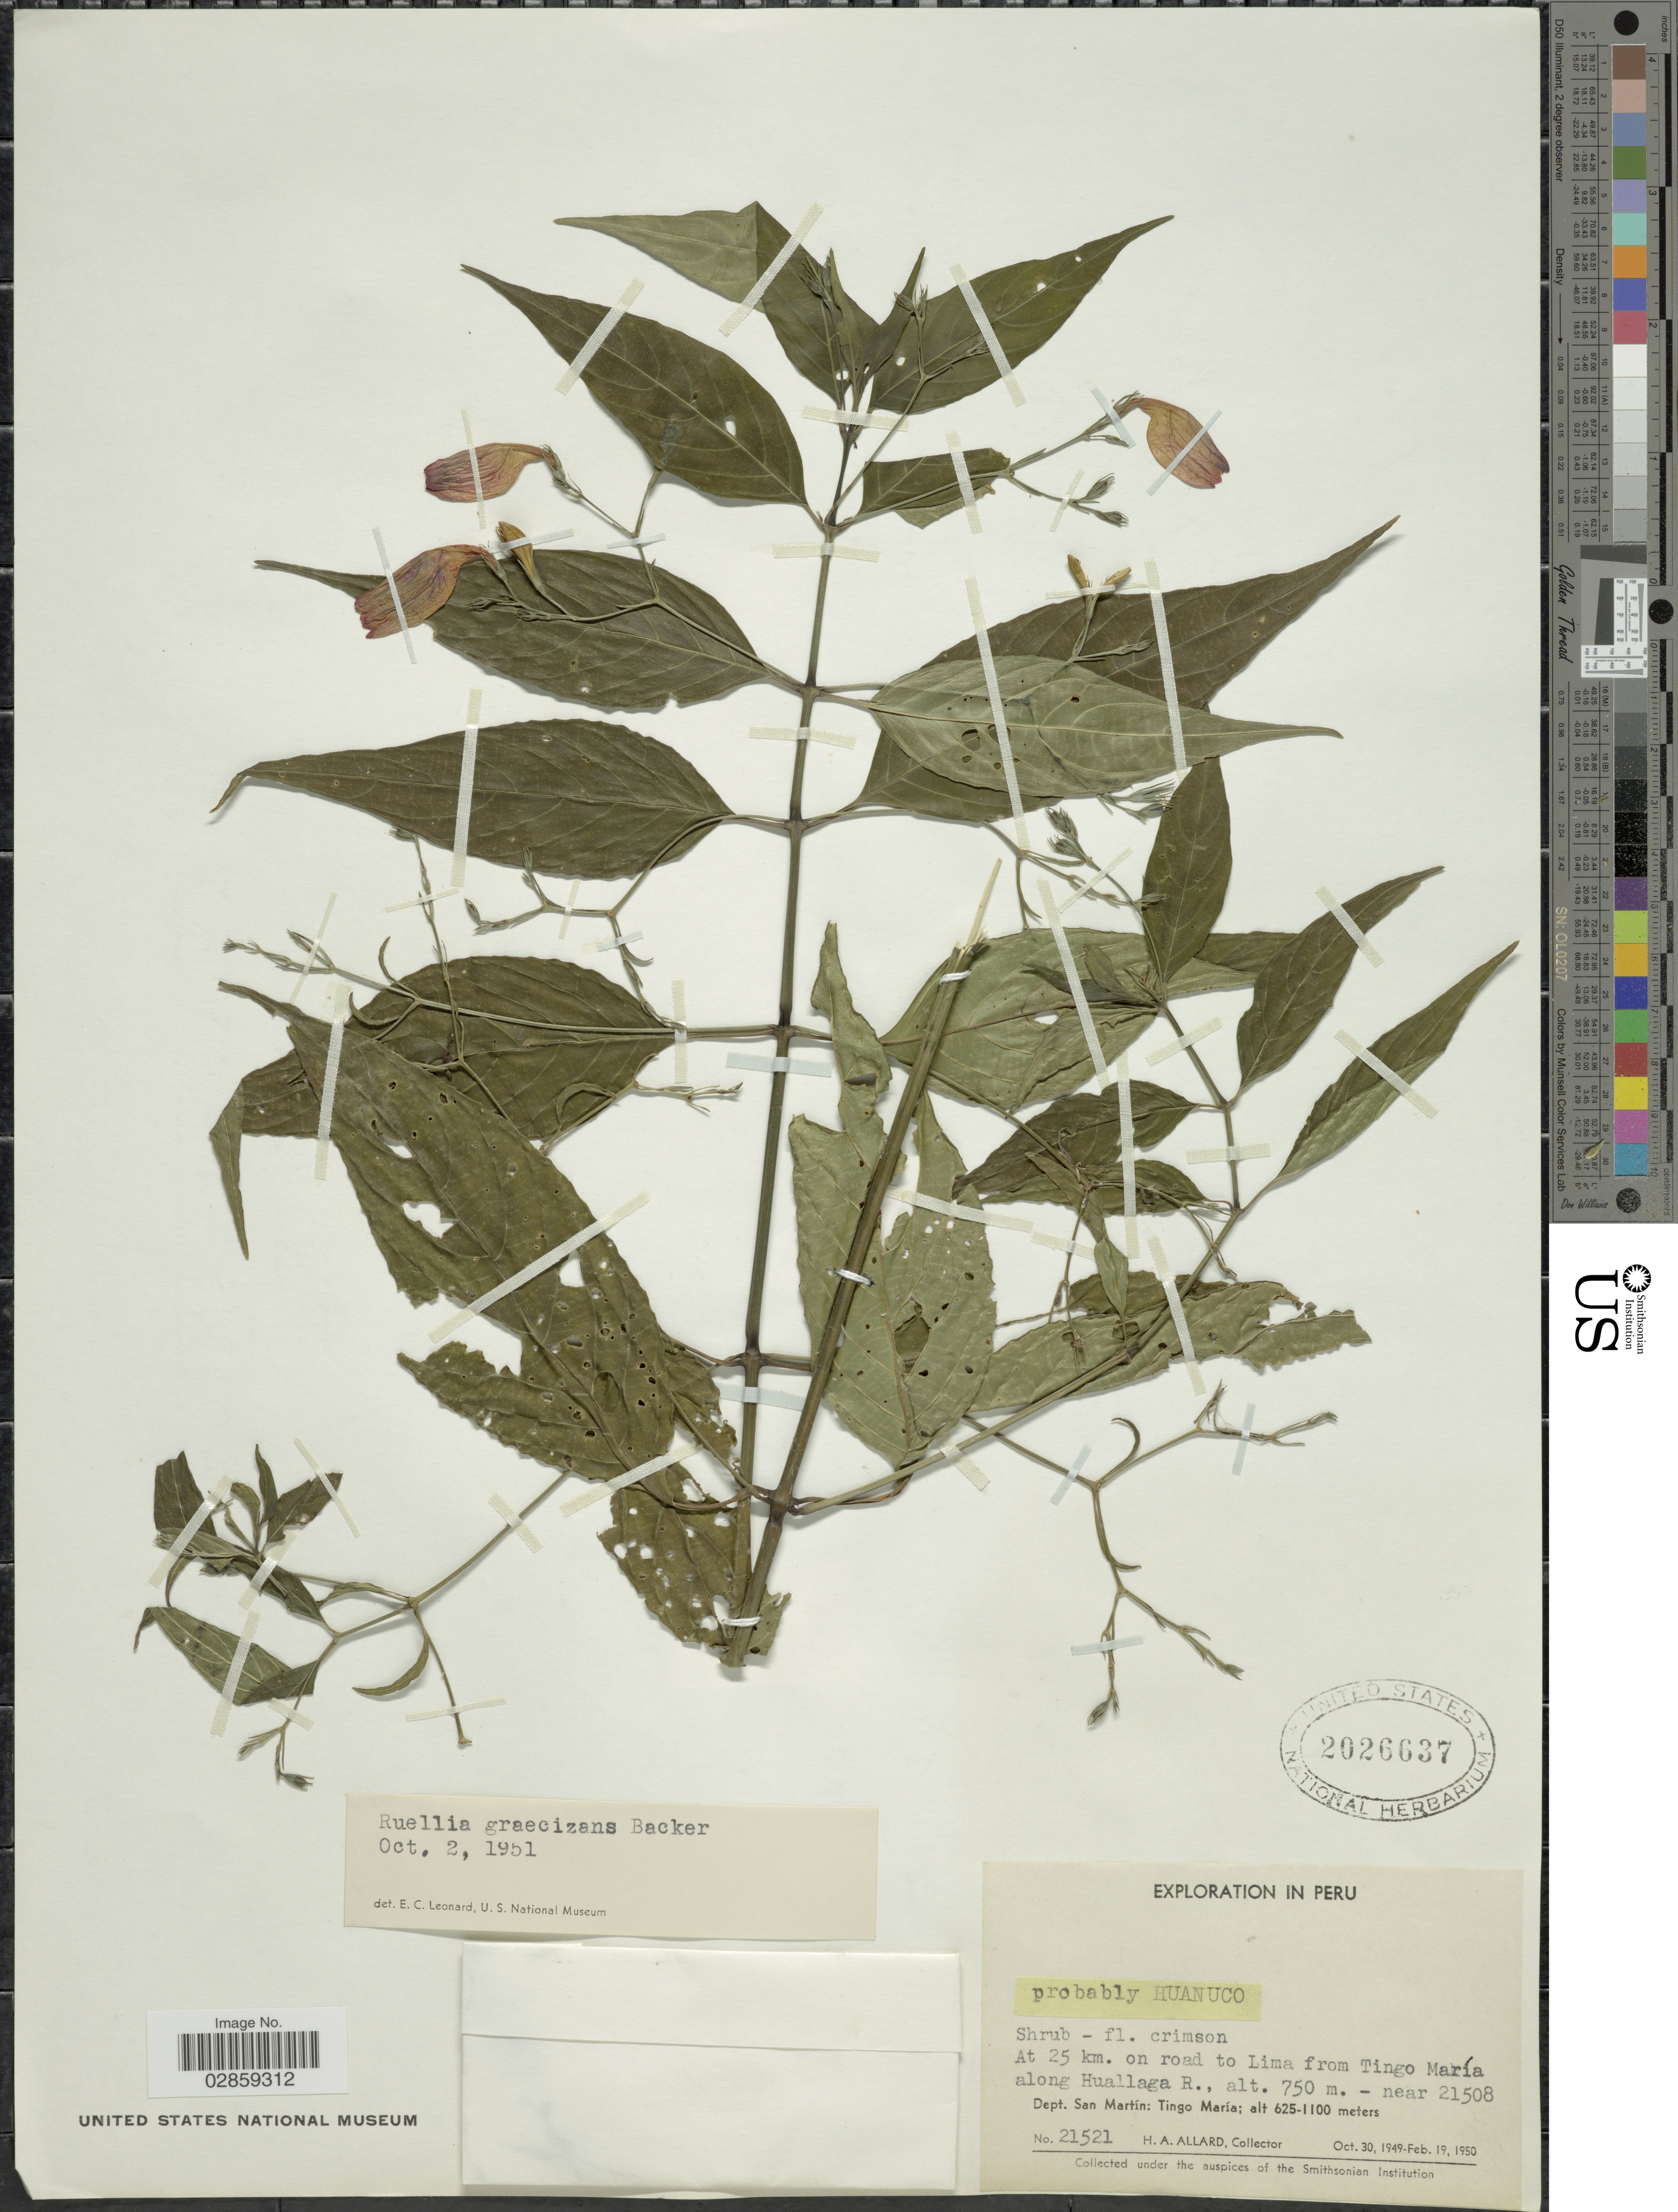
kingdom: Plantae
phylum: Tracheophyta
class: Magnoliopsida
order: Lamiales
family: Acanthaceae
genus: Ruellia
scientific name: Ruellia brevifolia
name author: (Pohl) C. Ezcurra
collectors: H. A. Allard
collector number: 21521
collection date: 1949-10-30/1950-02-19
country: Peru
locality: Probably Huanuco, At 25 km. on road to Lima from Tingo María along Huallaga R., Dept. San Martín: Tingo María.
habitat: along river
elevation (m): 750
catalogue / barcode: US 2026637